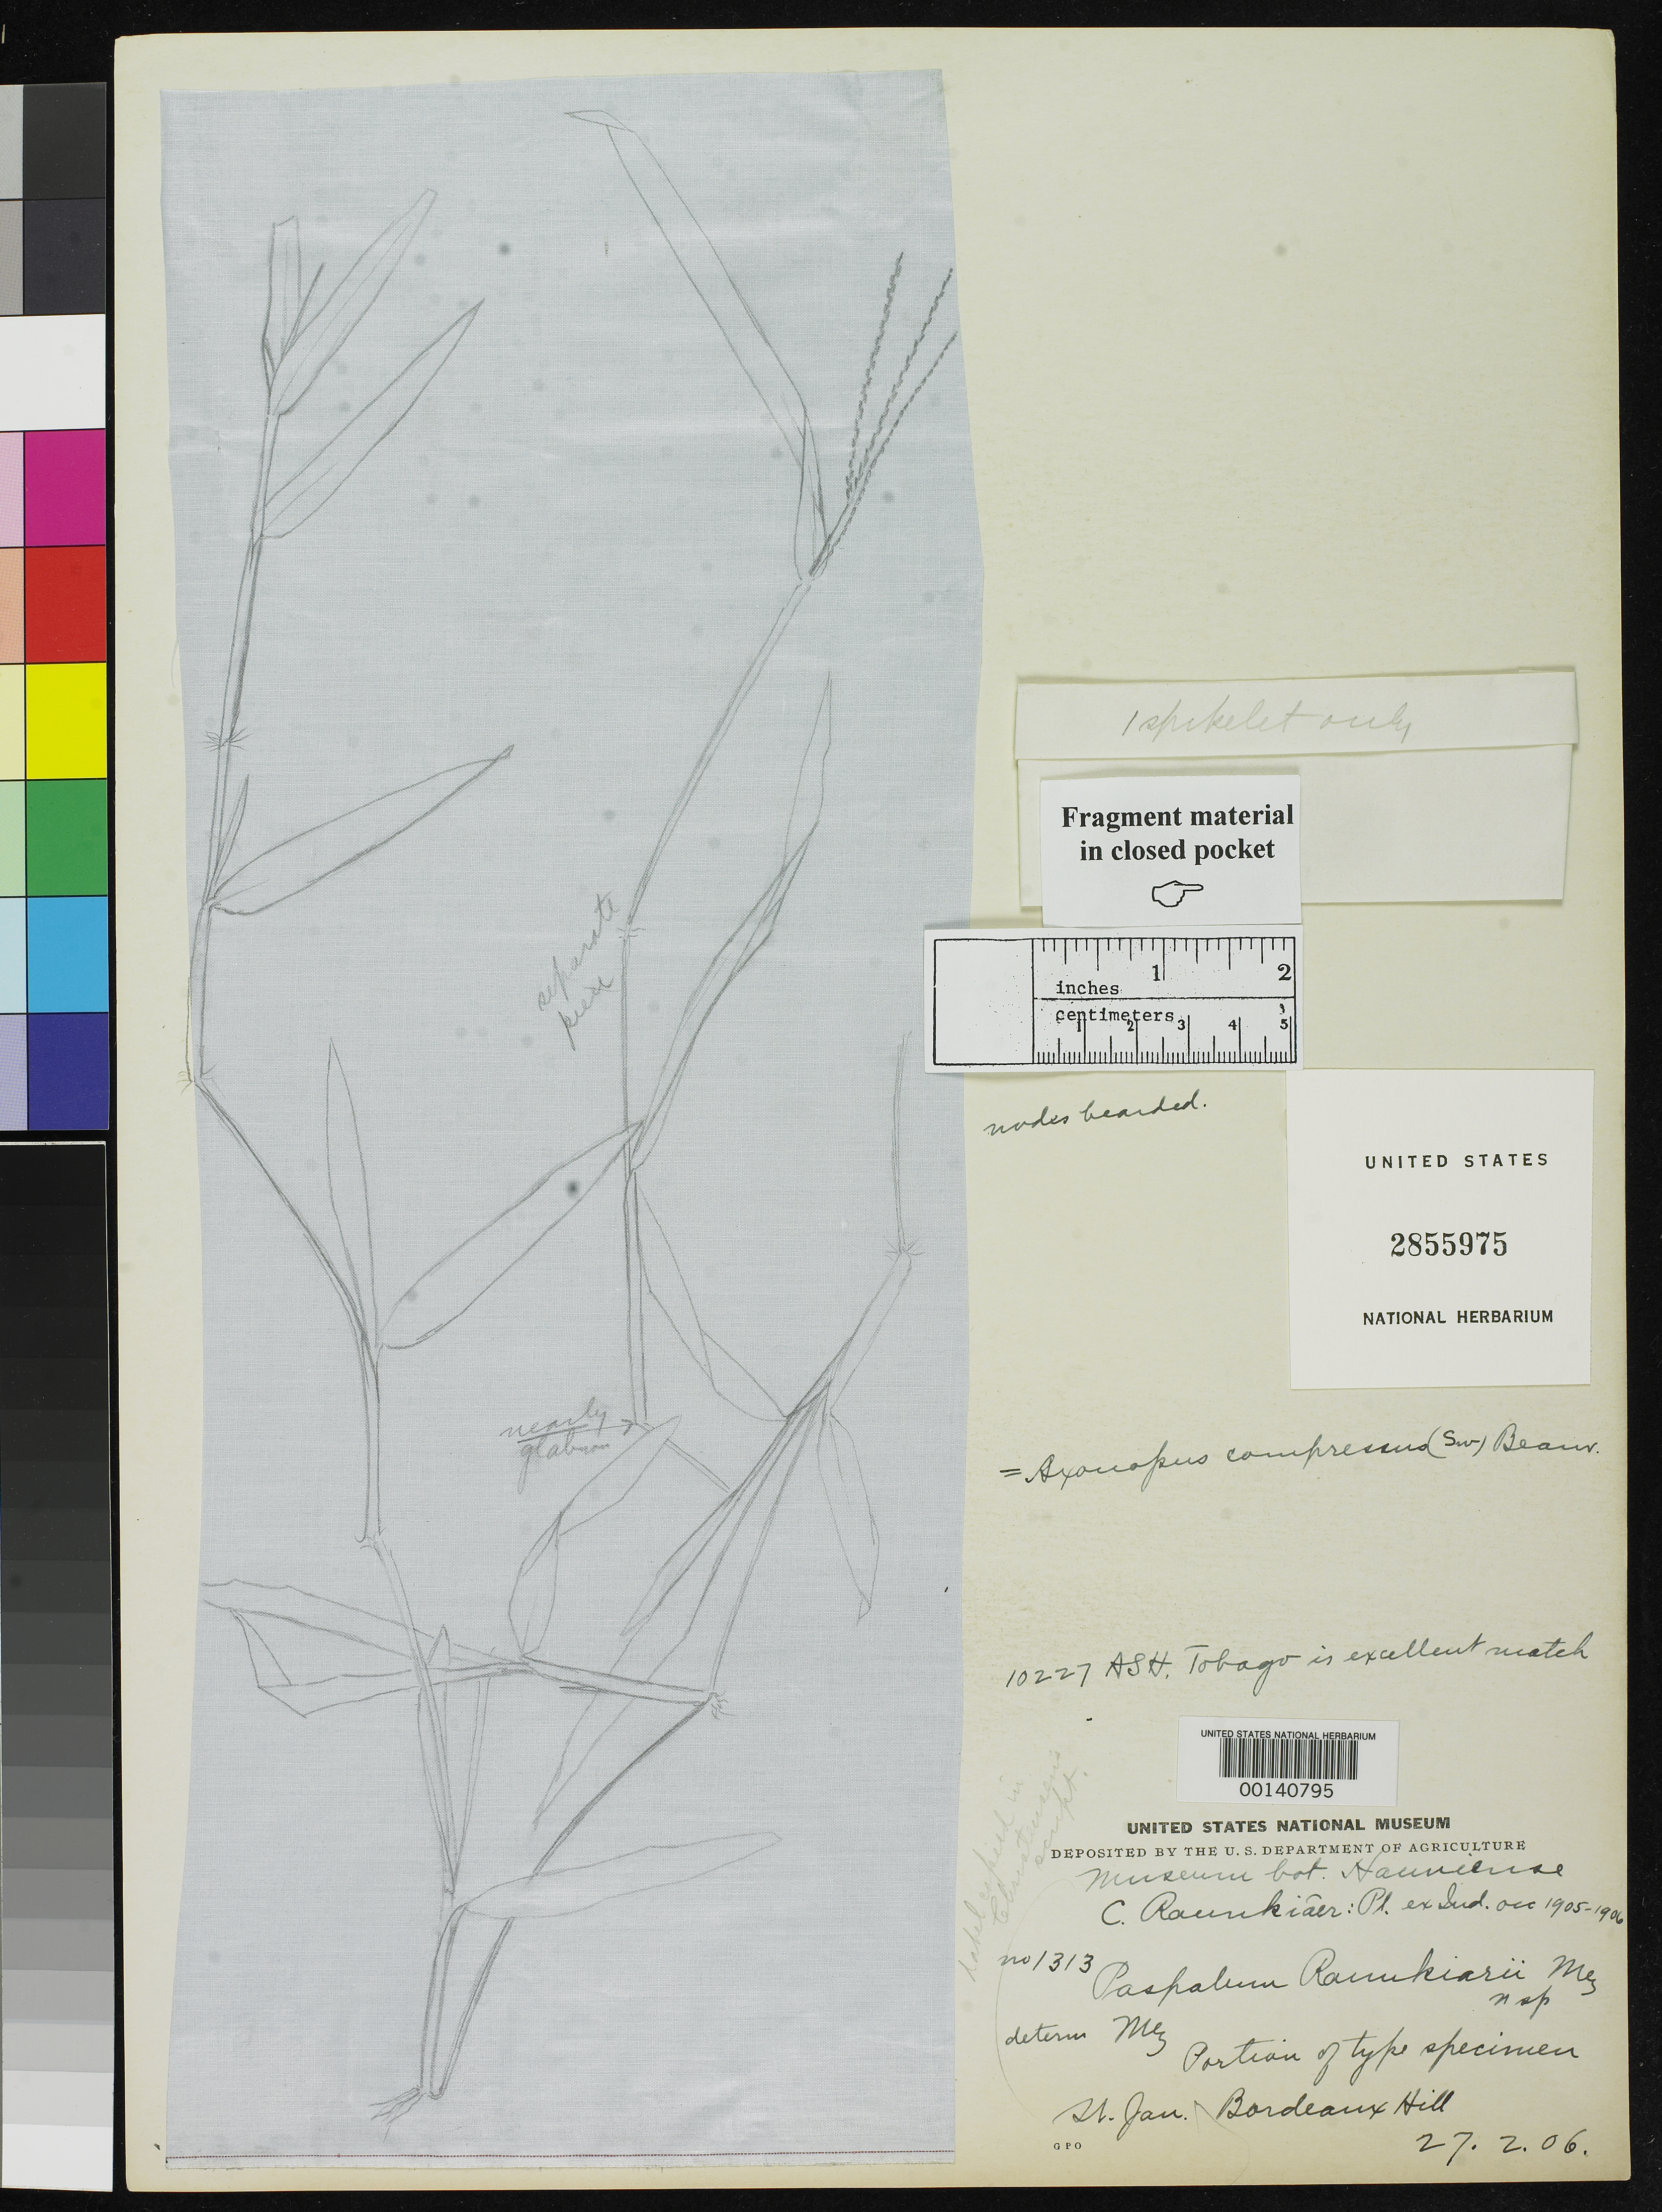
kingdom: Plantae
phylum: Tracheophyta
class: Liliopsida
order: Poales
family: Poaceae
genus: Paspalum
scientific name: Paspalum raunkiaeri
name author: Mez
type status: Type Fragment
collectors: C. C. Raunkiaer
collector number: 1313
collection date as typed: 27 Feb 1906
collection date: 1906-02-27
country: U.S. Virgin Islands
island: St. John Island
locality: Bordeaux Hill.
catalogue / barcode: US 2855975